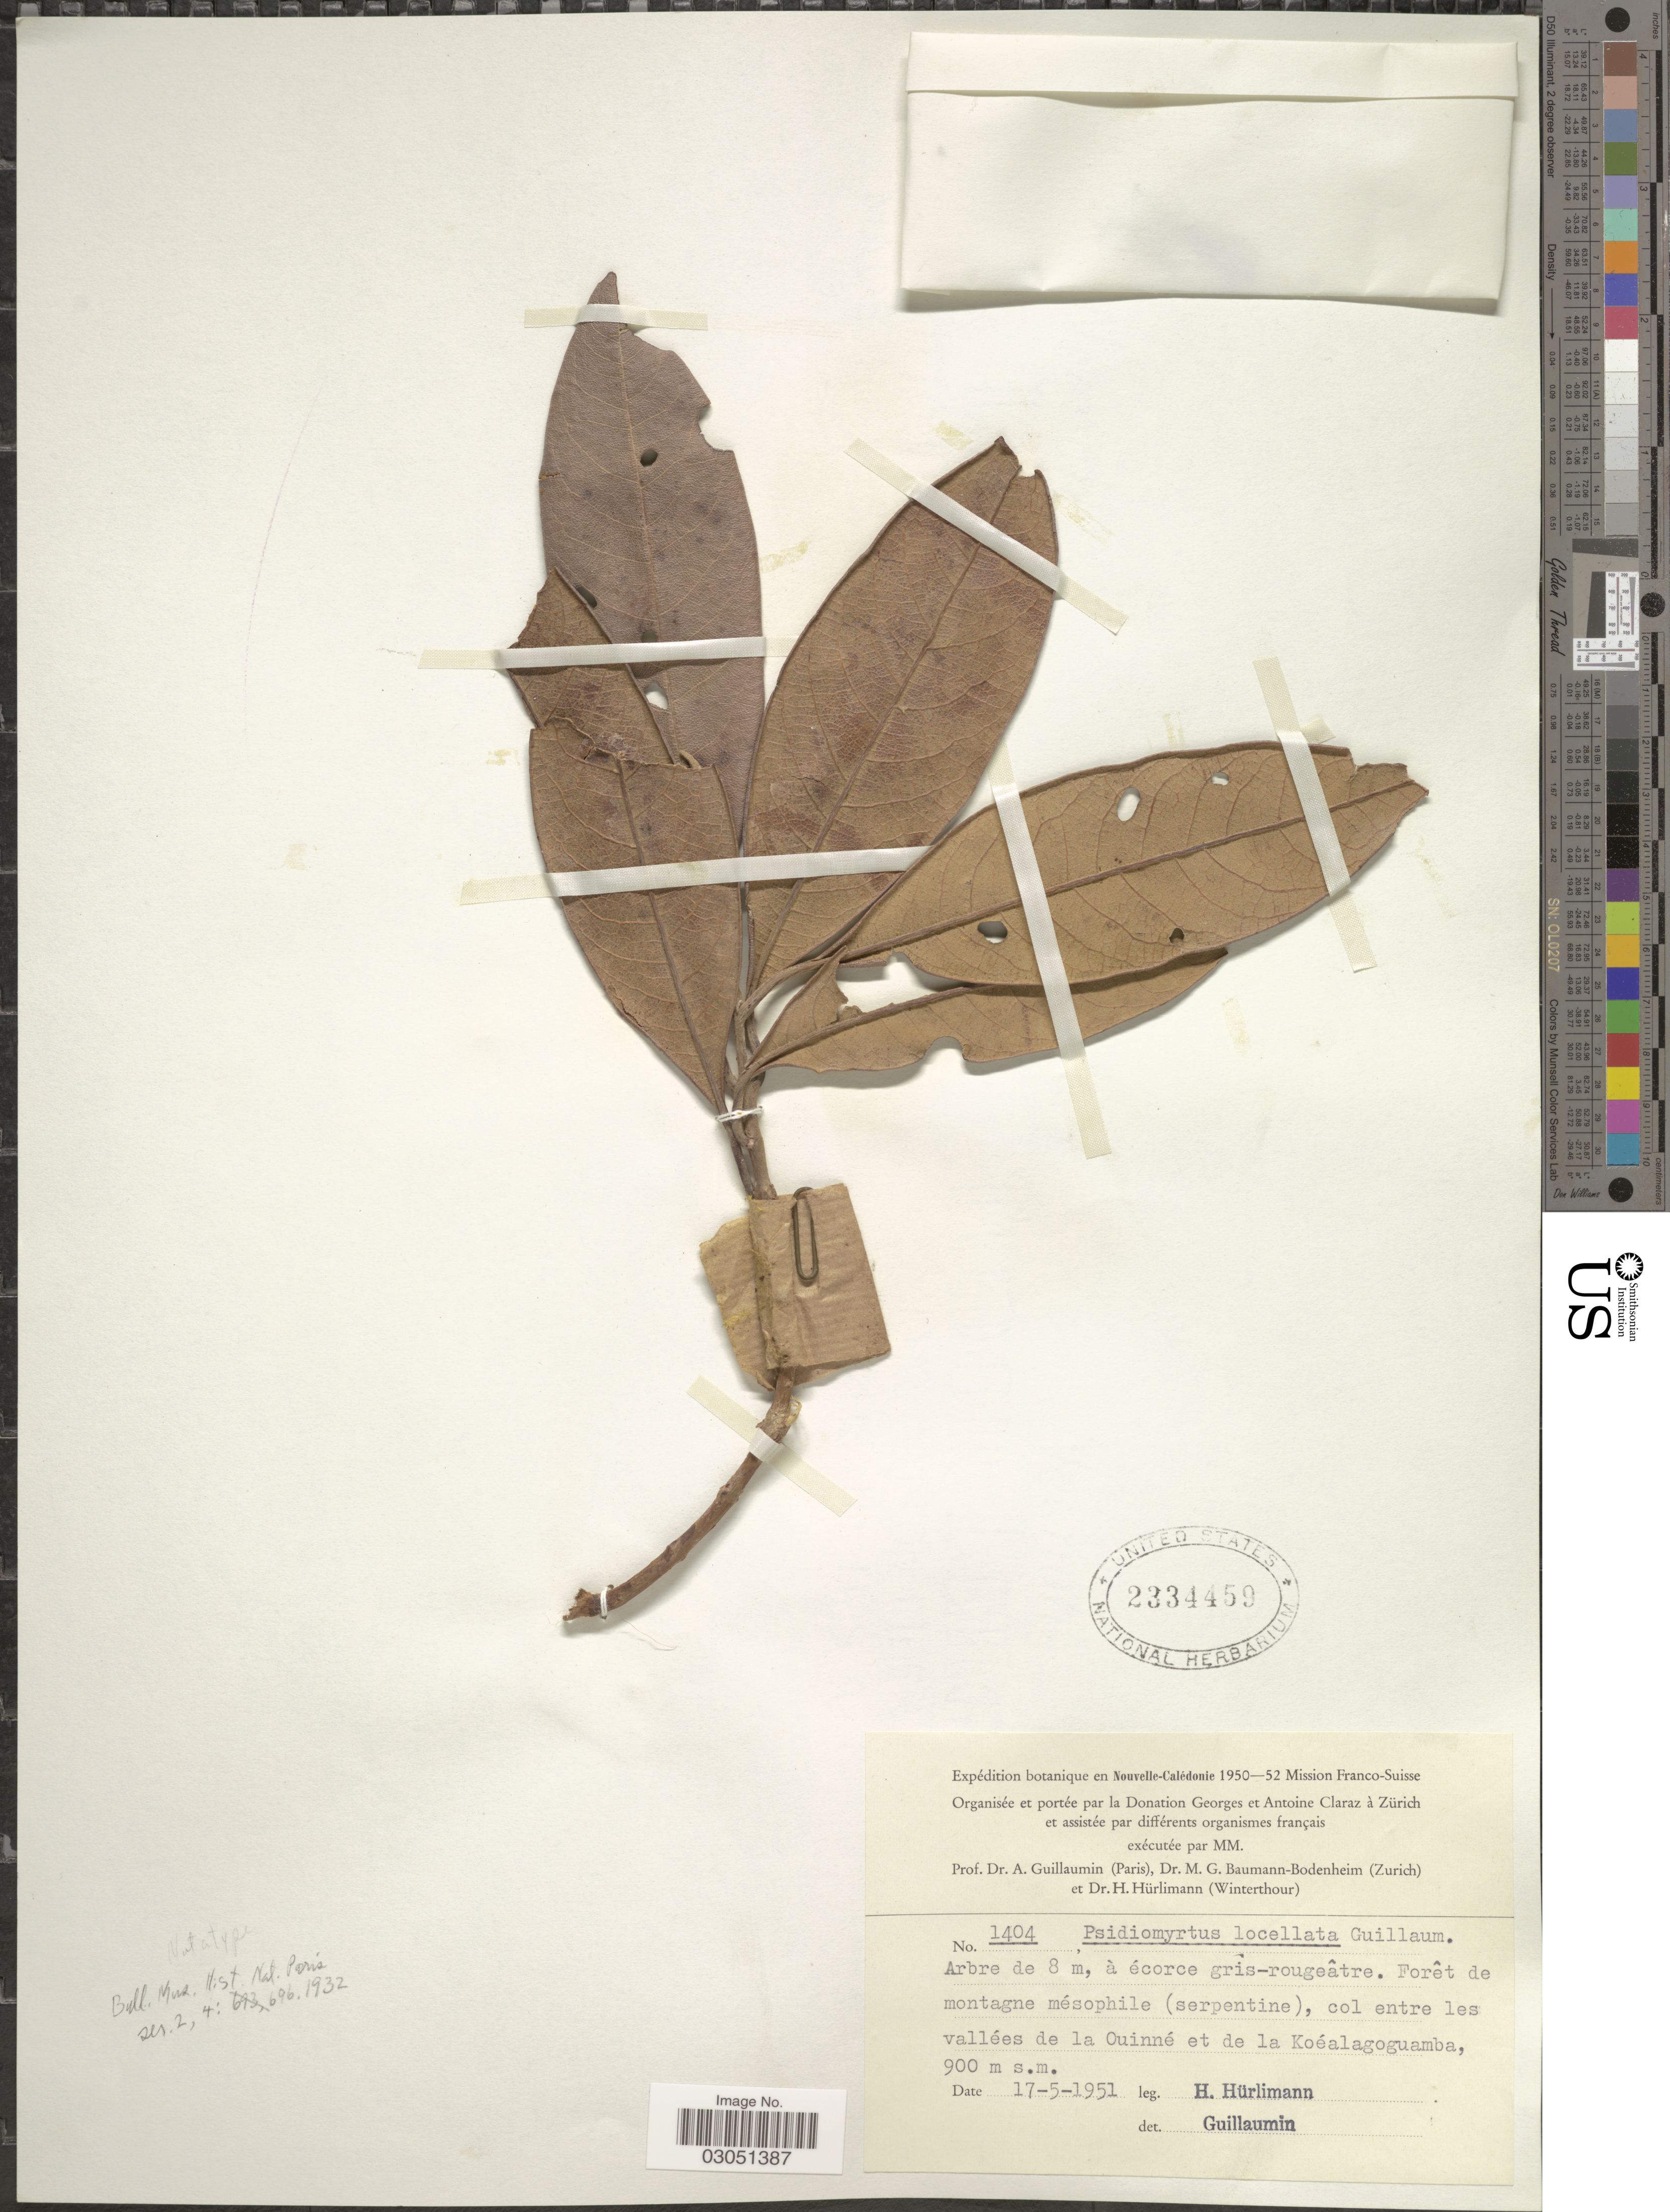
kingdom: Plantae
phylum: Tracheophyta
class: Magnoliopsida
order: Myrtales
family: Myrtaceae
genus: Rhodomyrtus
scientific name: Rhodomyrtus locellata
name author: (Guillaumin) Burret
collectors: H. Hürlimann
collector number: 1404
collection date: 1951-05-17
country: New Caledonia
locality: Nouvelle-Calédonie, col entre les vallées de la Ouinné et de la Koéalagoguamba.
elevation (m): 900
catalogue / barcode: US 2334459